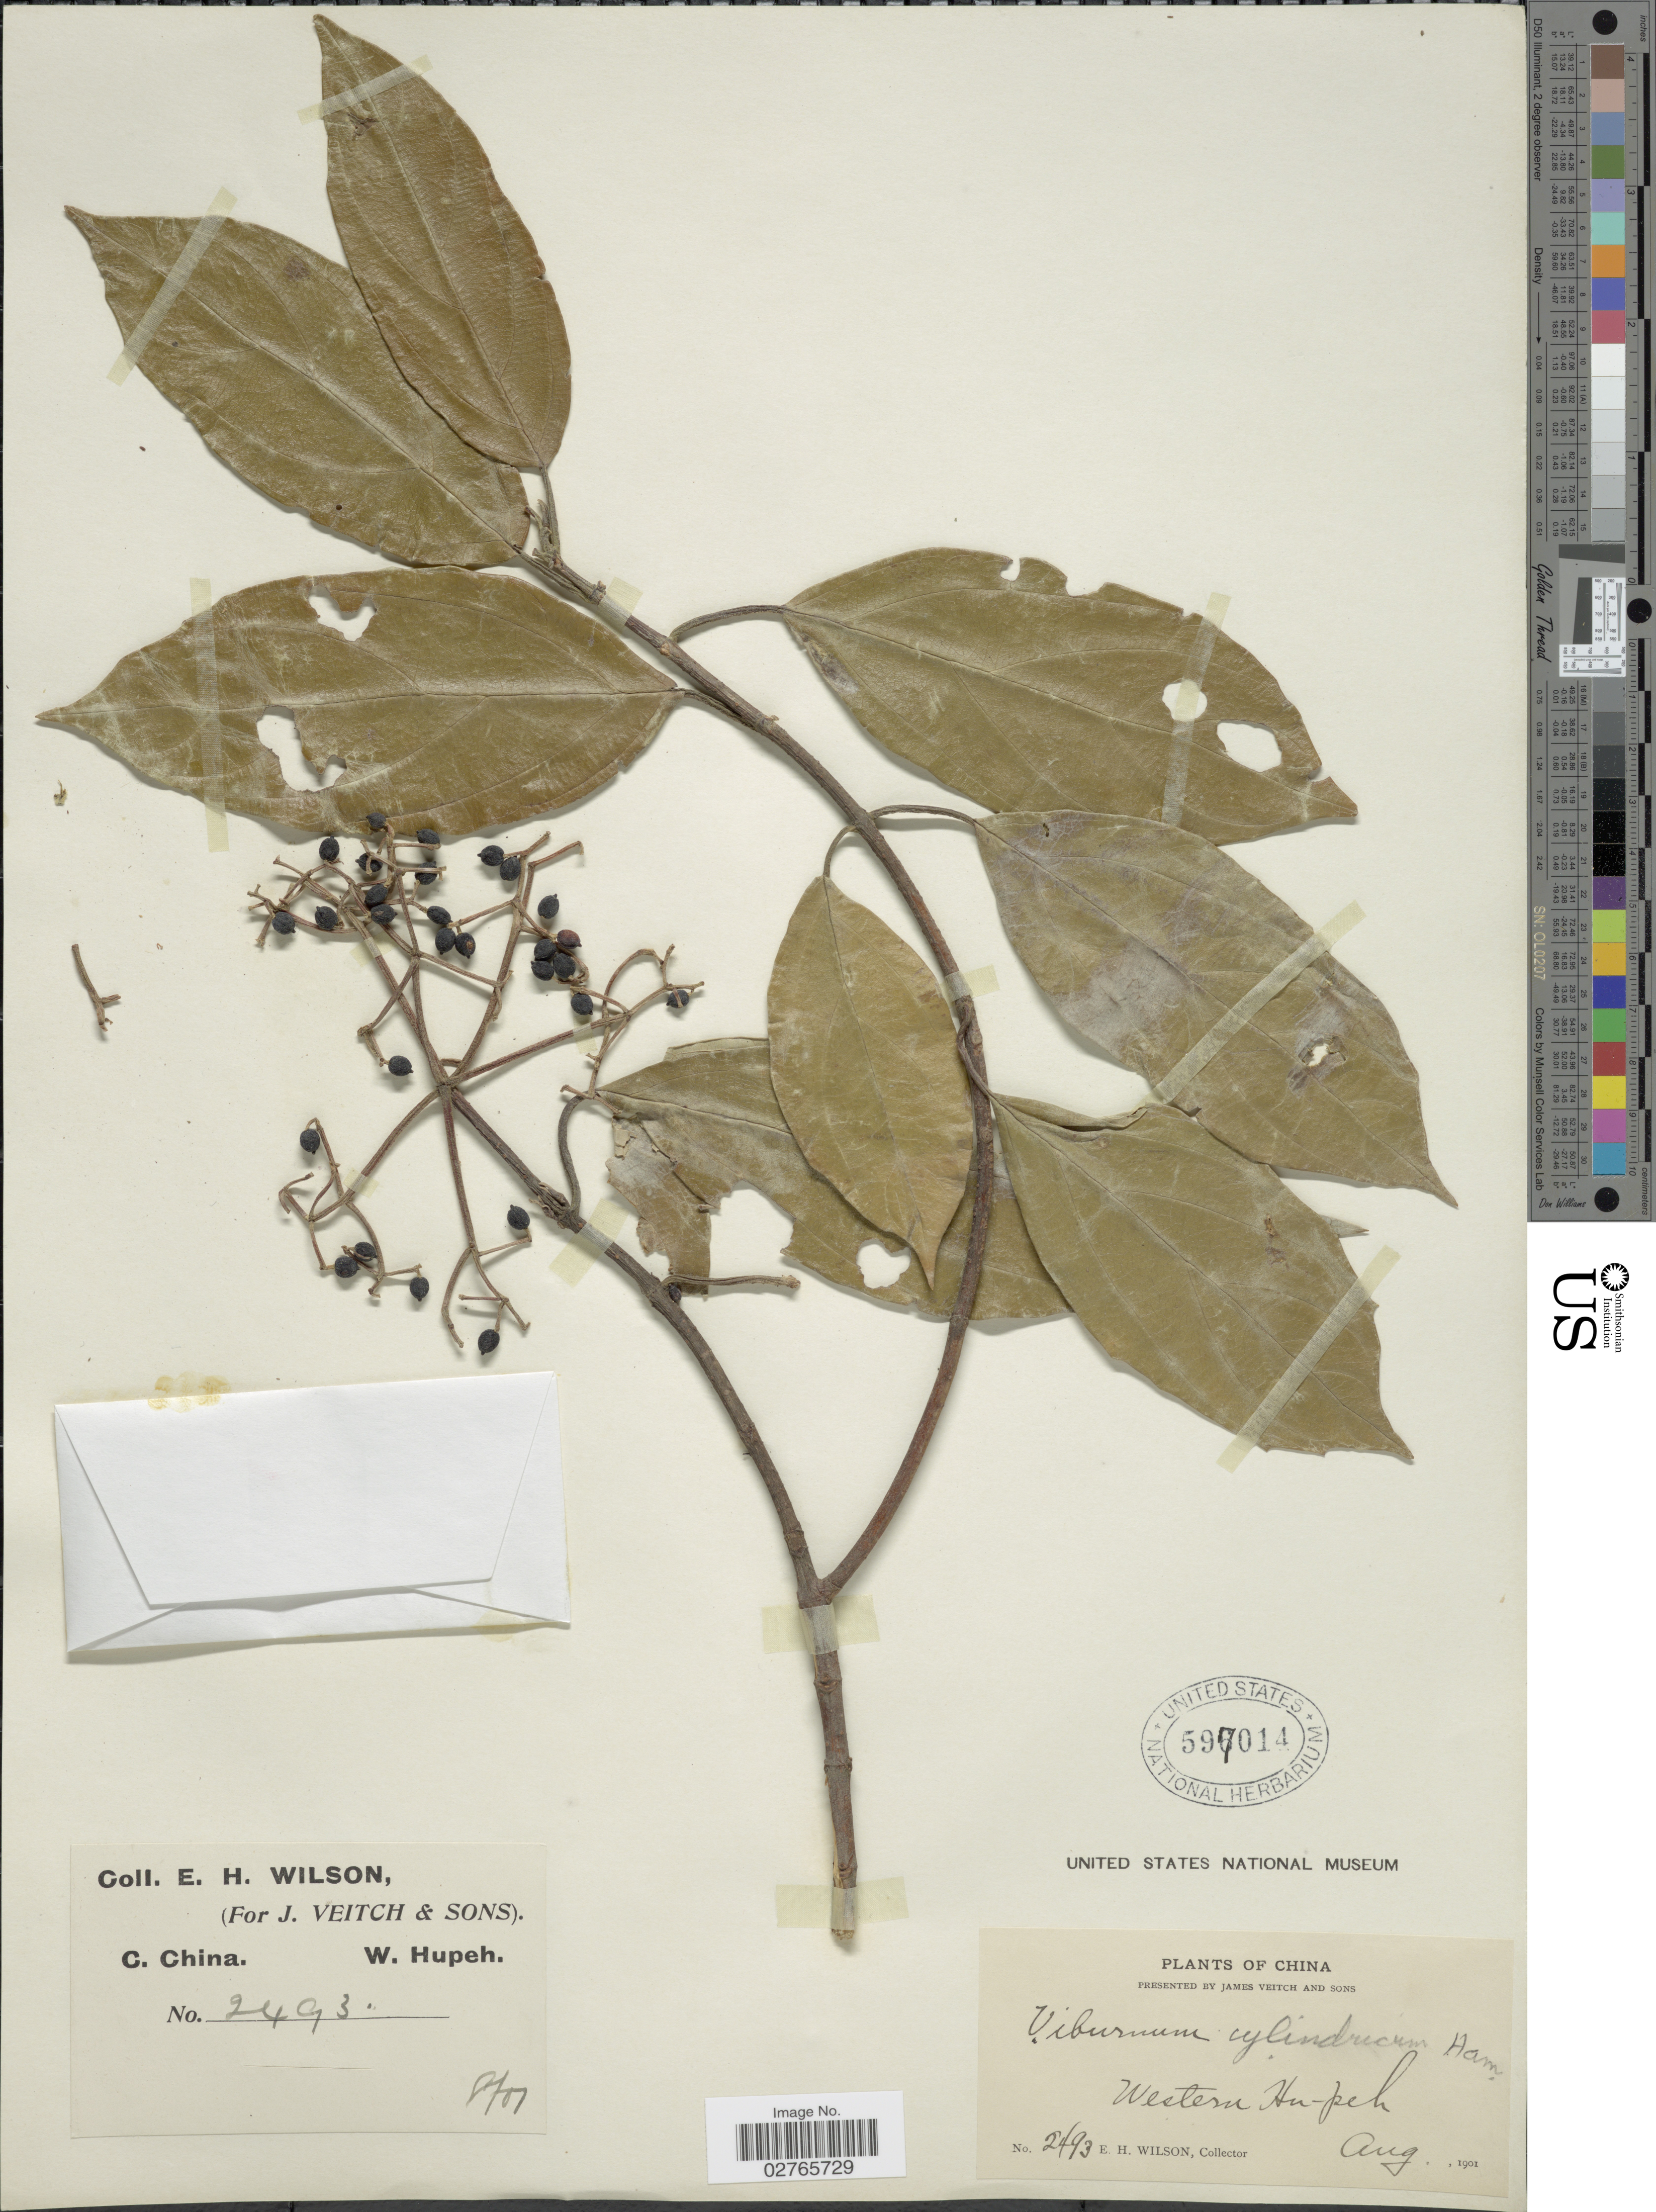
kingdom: Plantae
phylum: Tracheophyta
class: Magnoliopsida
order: Dipsacales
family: Viburnaceae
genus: Viburnum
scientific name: Viburnum cylindricum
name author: Buch.-Ham.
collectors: E. Wilson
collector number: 2493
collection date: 1901-08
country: China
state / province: Hubei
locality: Western Hupeh. C. China.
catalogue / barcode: US 597014